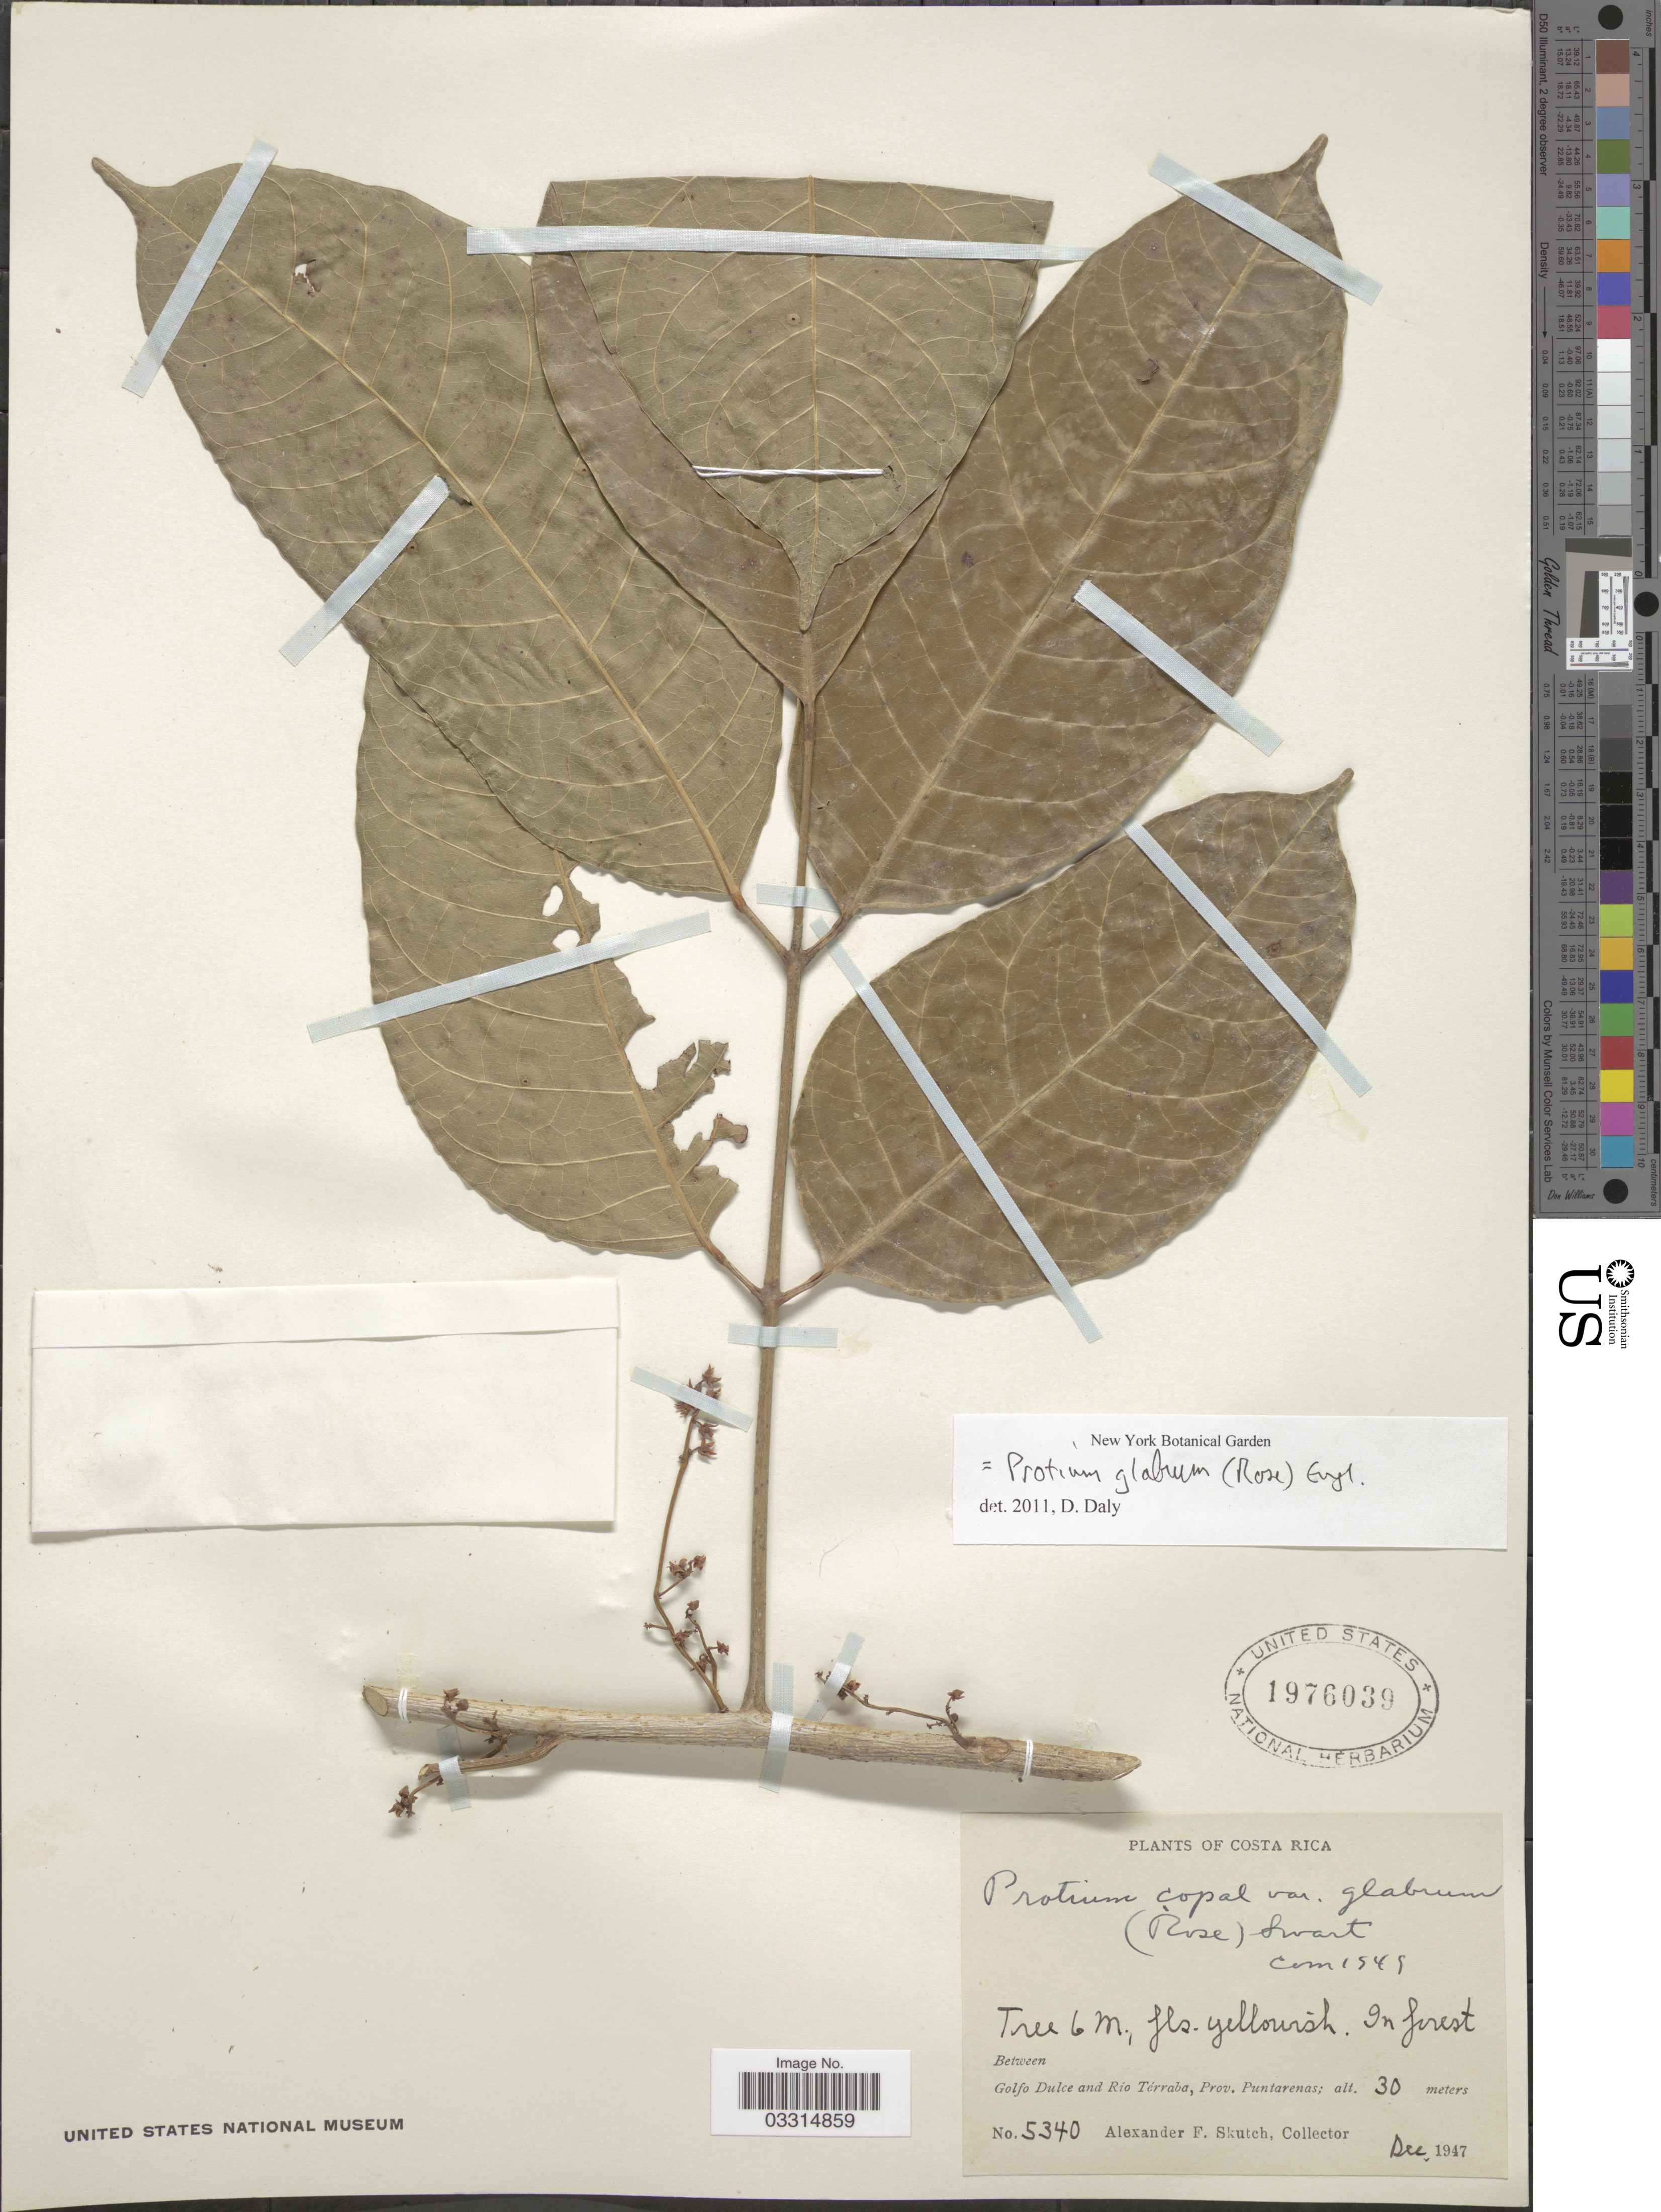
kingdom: Plantae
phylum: Tracheophyta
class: Magnoliopsida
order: Sapindales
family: Burseraceae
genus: Protium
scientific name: Protium glabrum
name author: (Rose) Engl.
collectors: A. F. Skutch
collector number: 5340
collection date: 1947-12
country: Costa Rica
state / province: Puntarenas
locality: Between Golfo Dulce and Río Térriba.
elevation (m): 30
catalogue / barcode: US 1976039